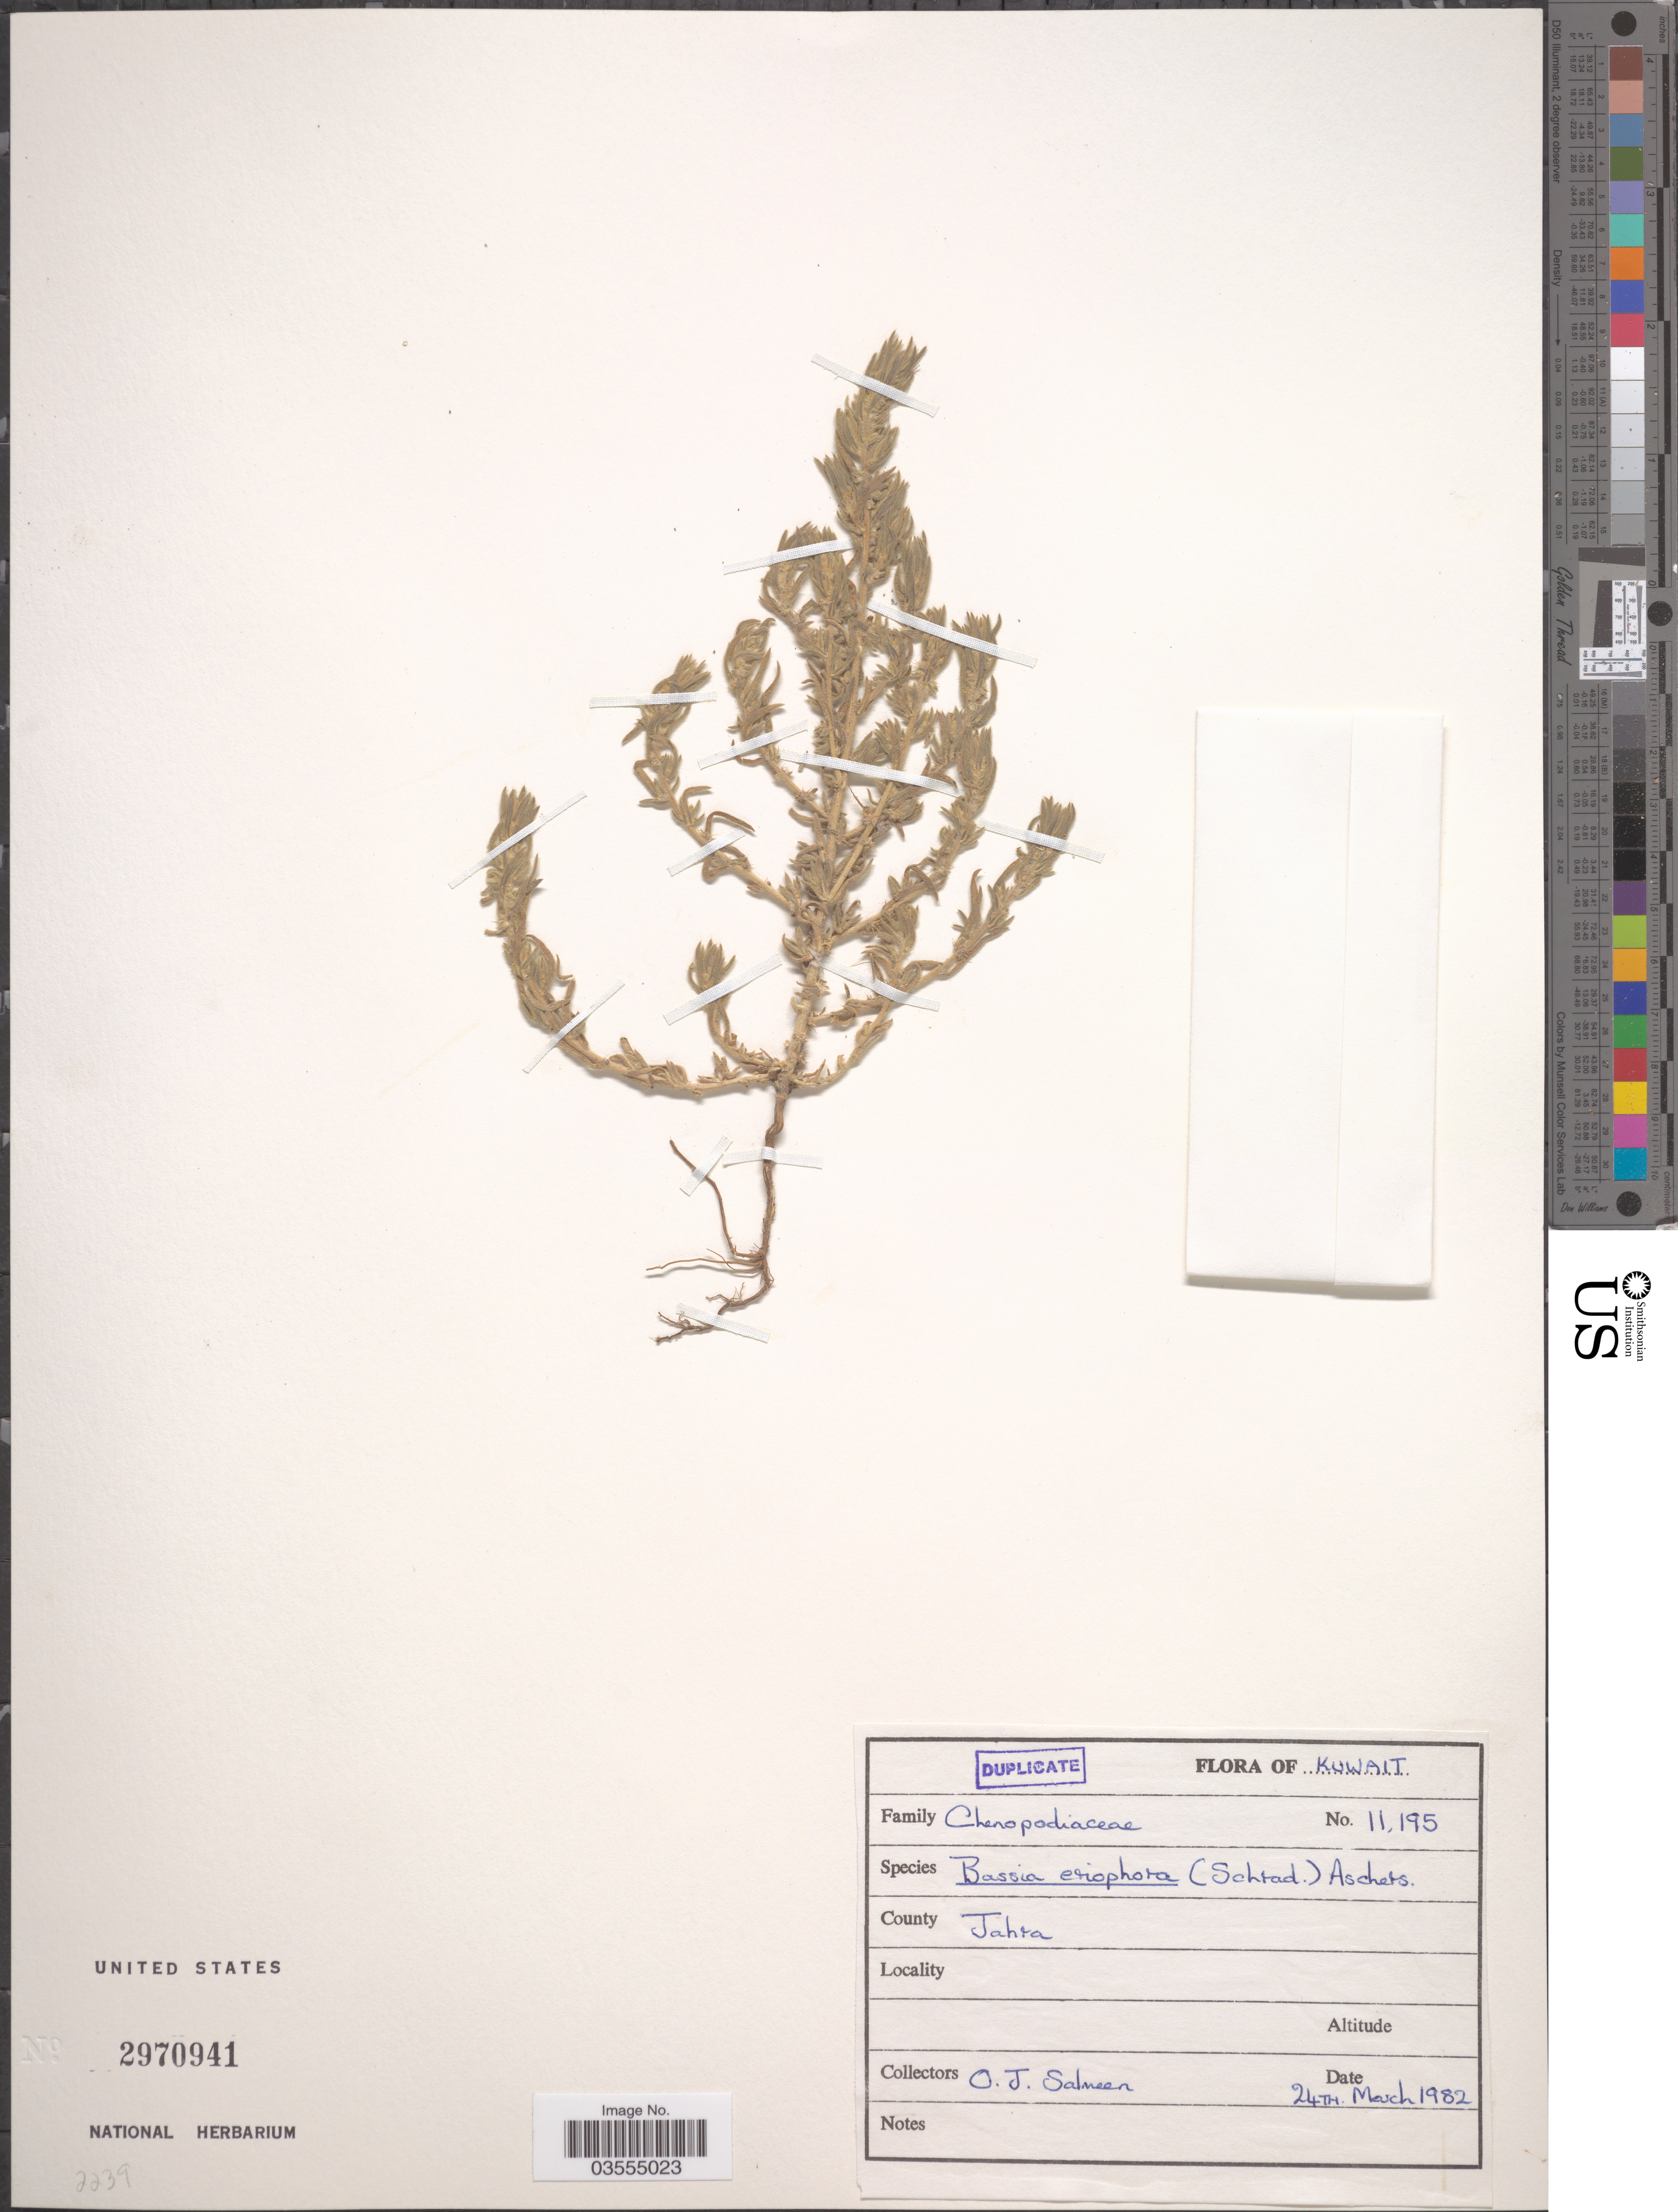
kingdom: Plantae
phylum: Tracheophyta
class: Magnoliopsida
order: Caryophyllales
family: Amaranthaceae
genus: Bassia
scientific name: Bassia eriophora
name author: (Schrad.) Asch.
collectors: O. Salmeen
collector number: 11195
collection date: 1982-03-24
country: Kuwait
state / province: Al Jahra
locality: County Jahra.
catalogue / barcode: US 2970941